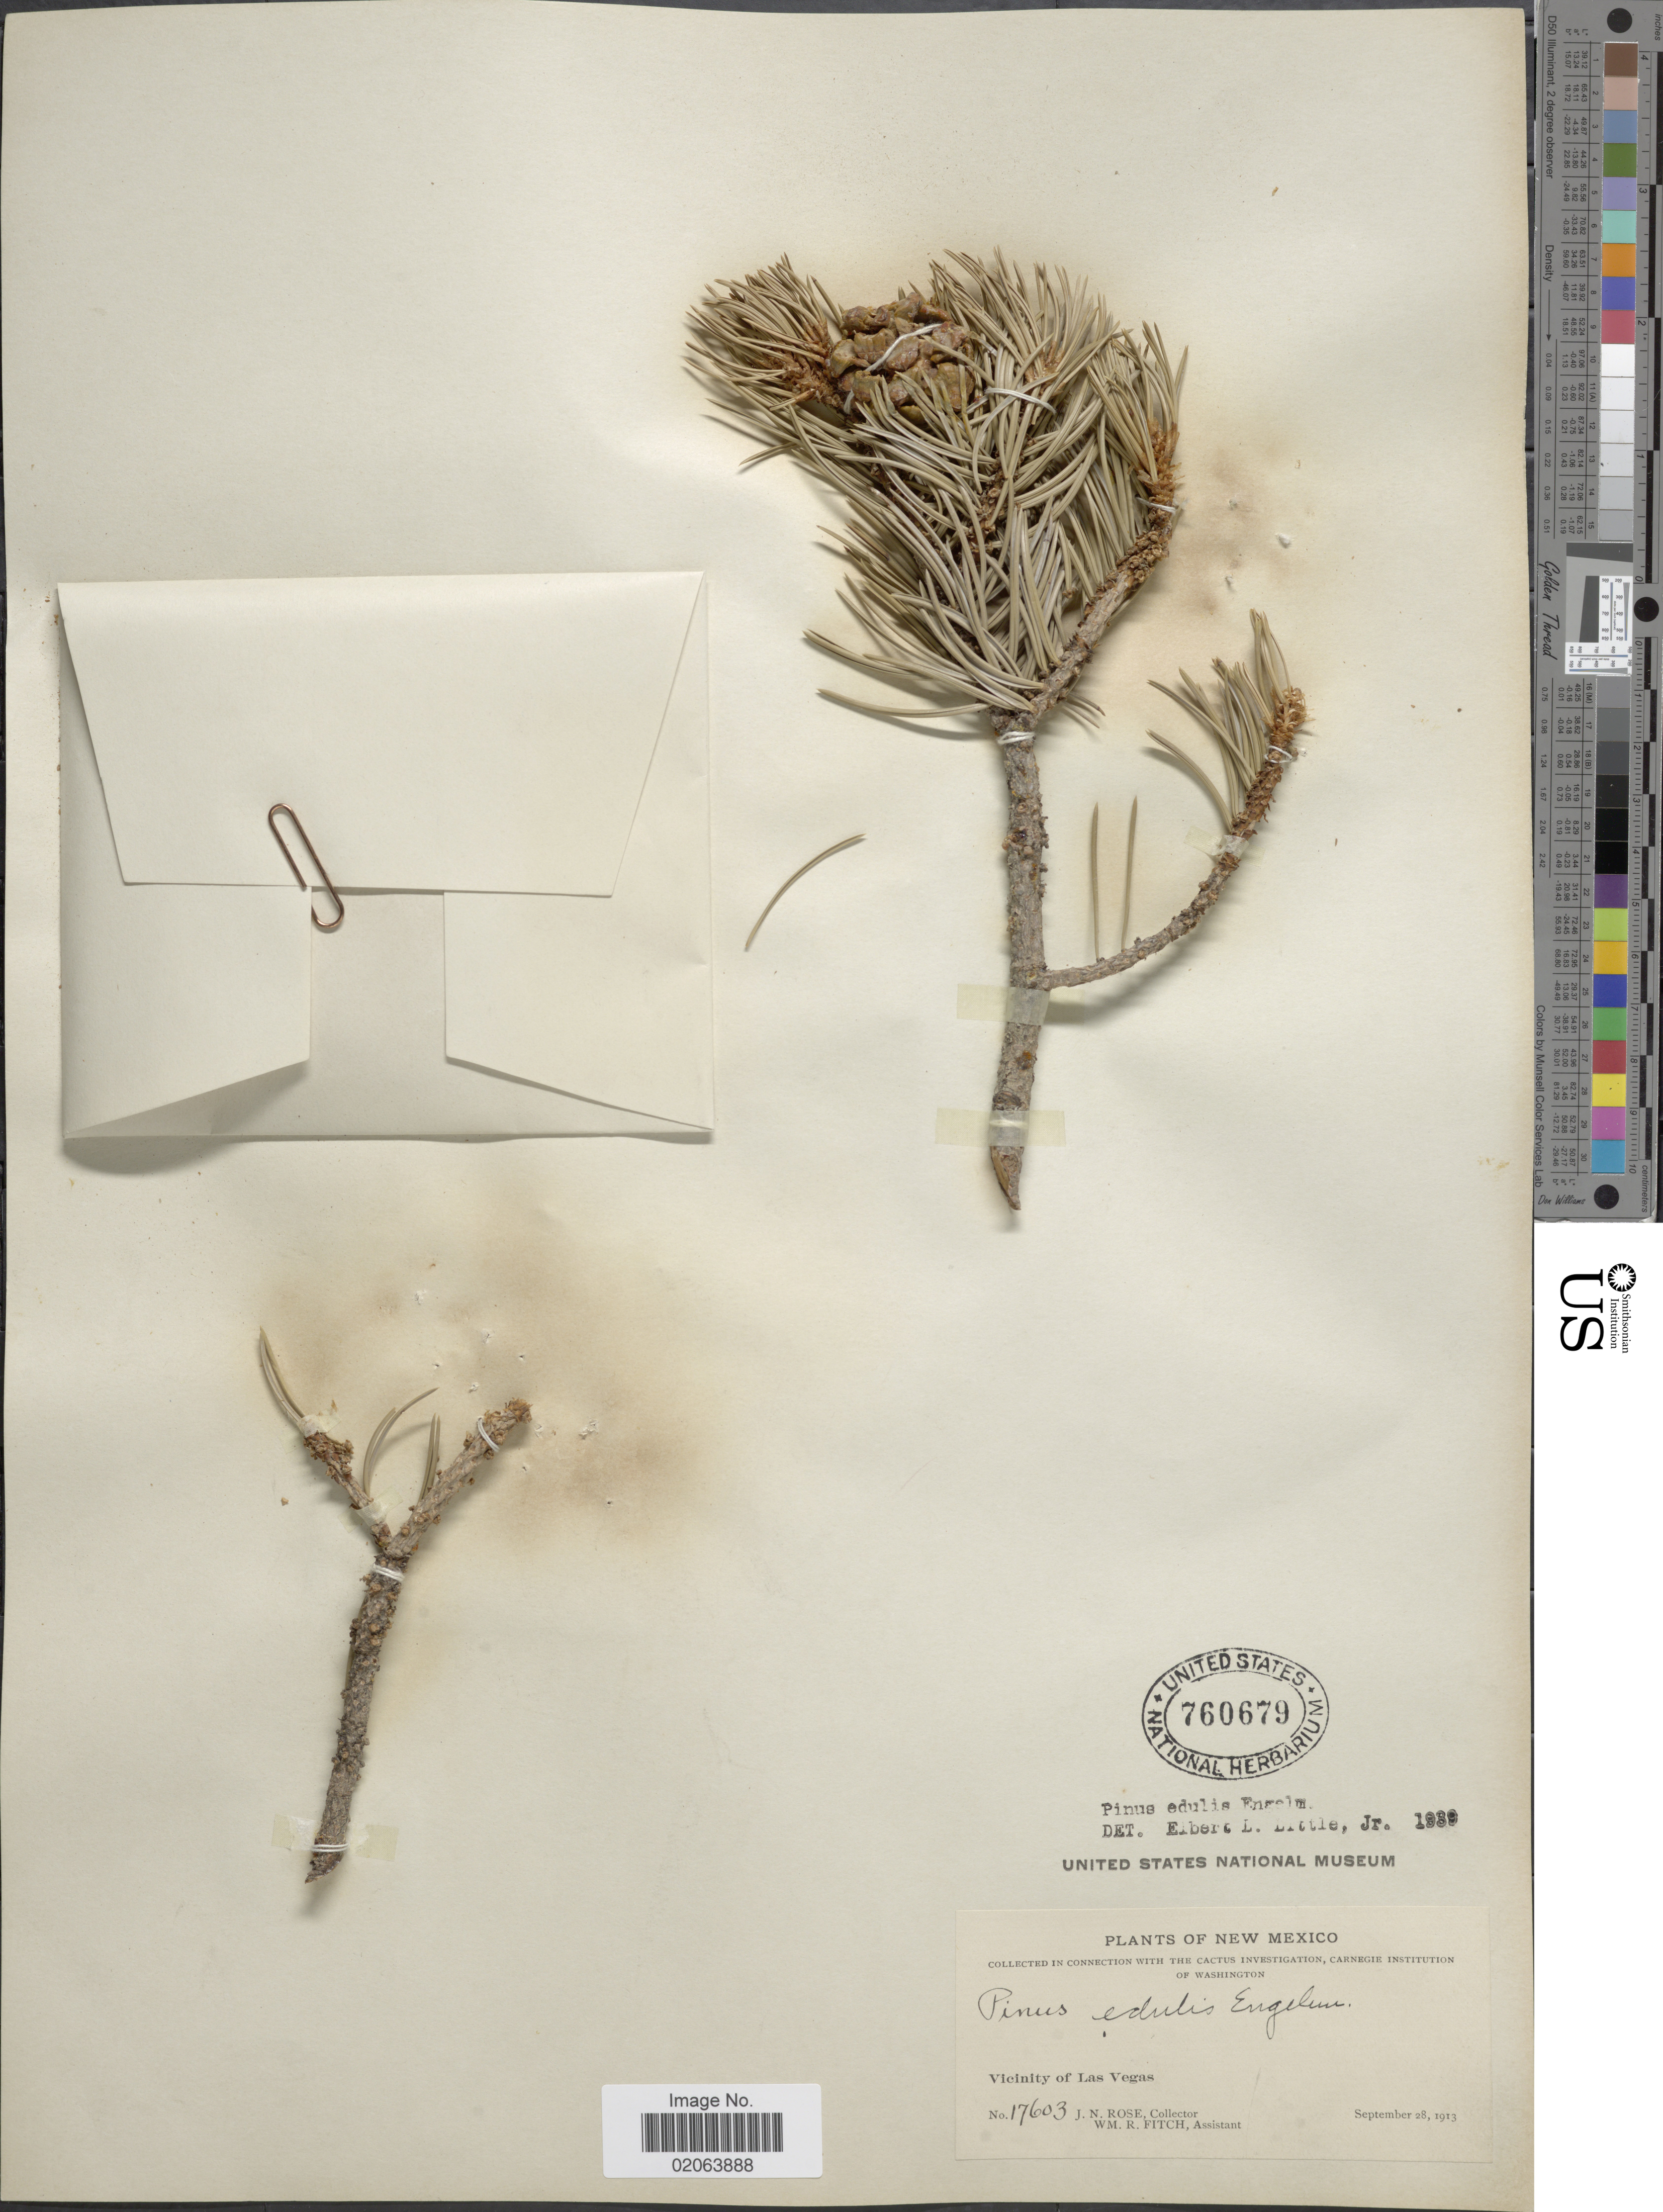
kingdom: Plantae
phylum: Tracheophyta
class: Pinopsida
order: Pinales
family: Pinaceae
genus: Pinus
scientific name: Pinus edulis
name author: Engelm.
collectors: J. N. Rose & W. R. Fitch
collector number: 17603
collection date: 1913-09-28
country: United States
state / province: New Mexico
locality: Vicinity of Las Vegas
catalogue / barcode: US 760679